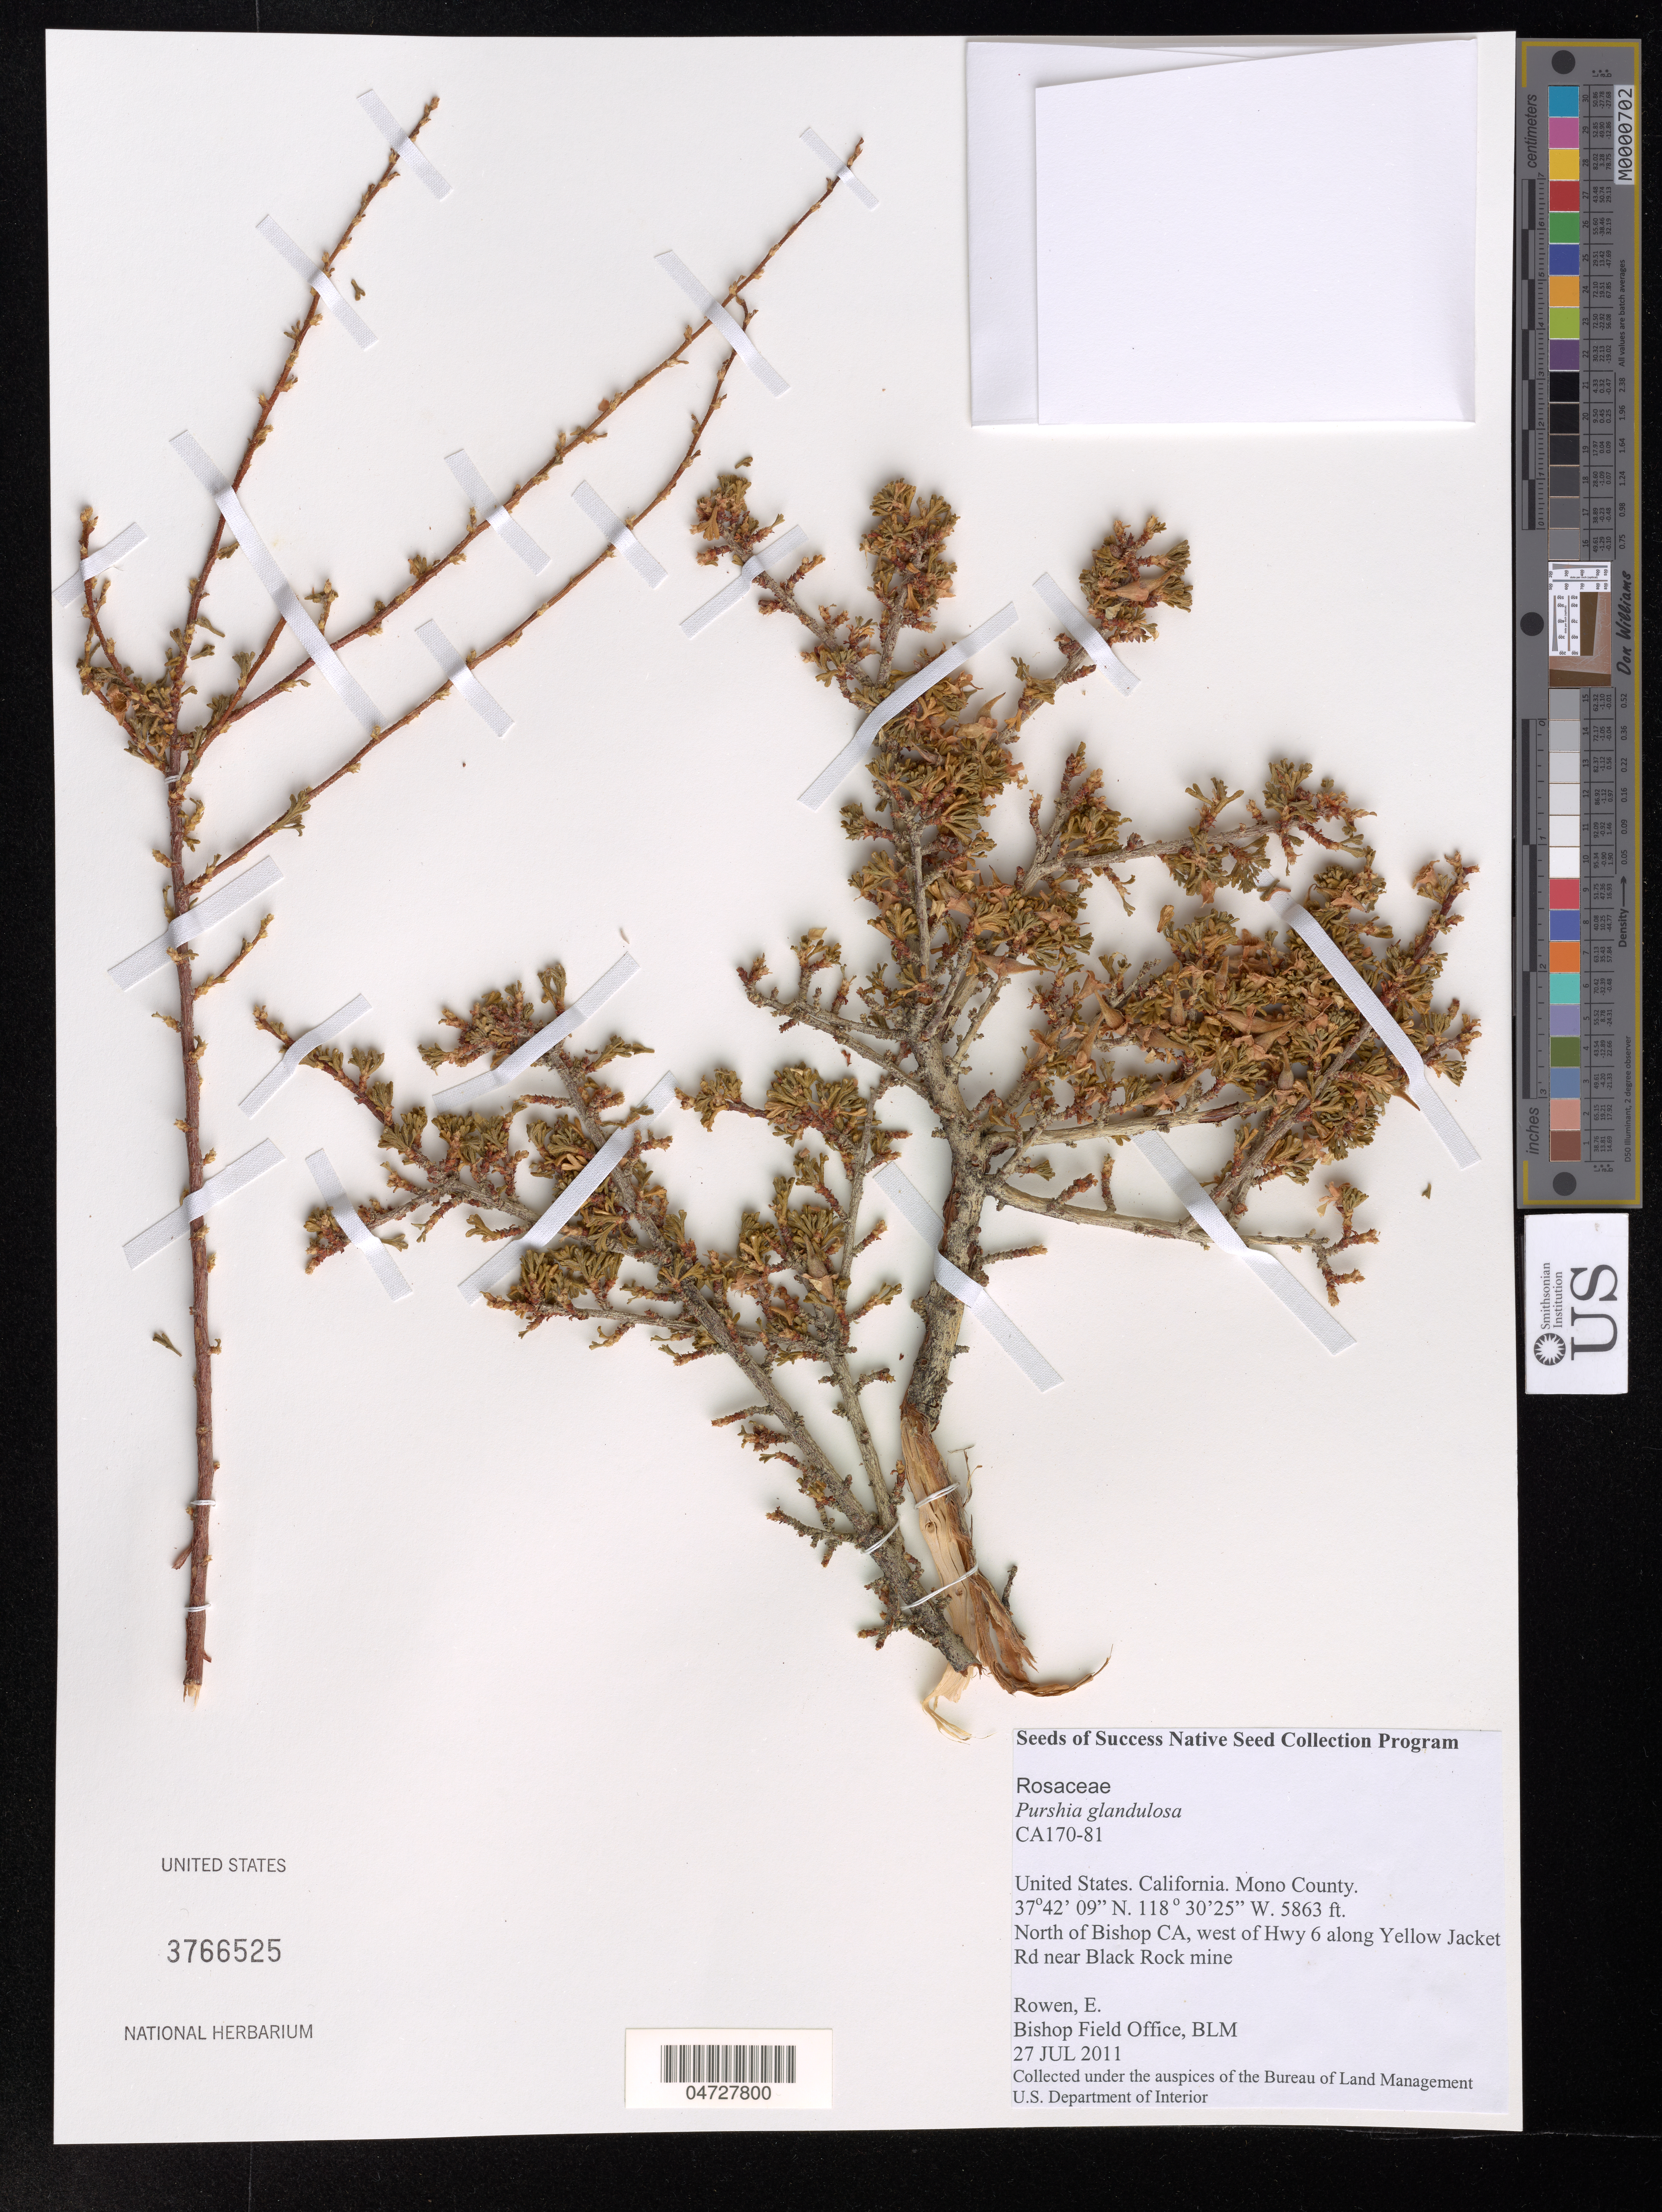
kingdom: Plantae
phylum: Tracheophyta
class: Magnoliopsida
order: Rosales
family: Rosaceae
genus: Purshia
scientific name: Purshia glandulosa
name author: Curran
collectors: E. Rowen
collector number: CA170-81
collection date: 2011-07-27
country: United States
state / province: California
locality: Mono County. North of Bishop Ca, west of Hwy 6 along Yellow Jacket Rd near Black Rock mine.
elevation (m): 1787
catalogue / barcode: US 3766525